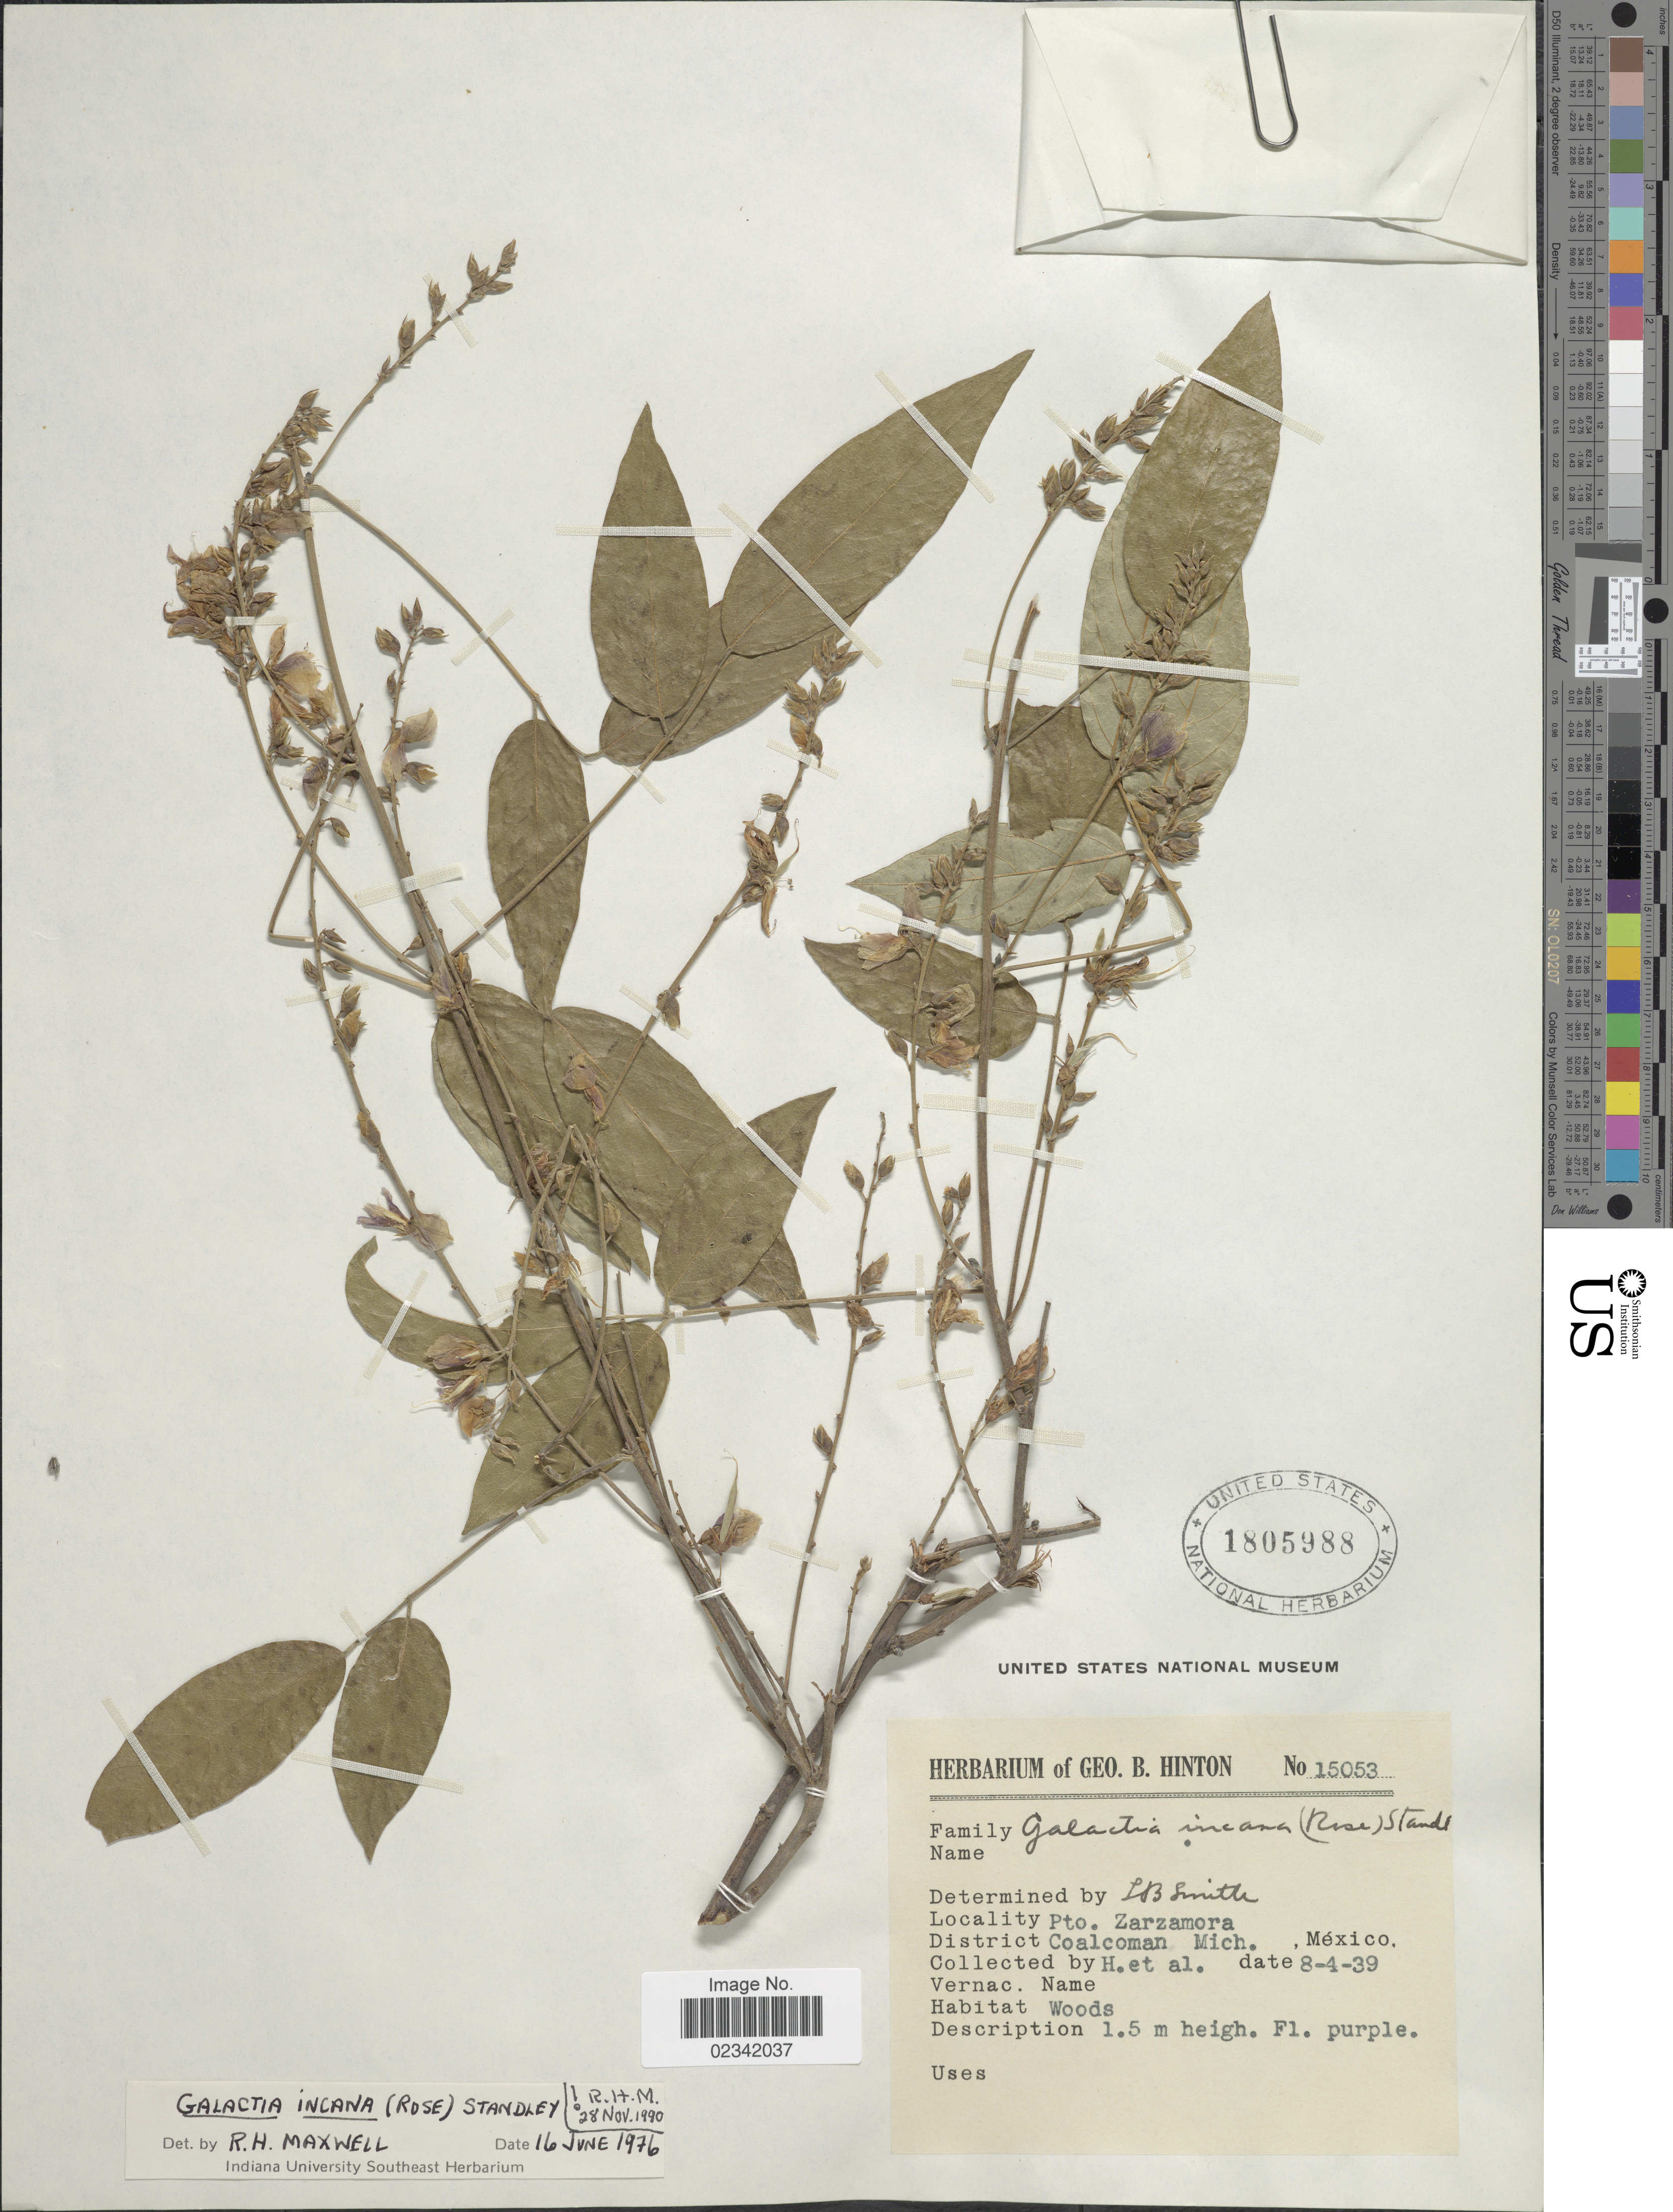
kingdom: Plantae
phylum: Tracheophyta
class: Magnoliopsida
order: Fabales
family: Fabaceae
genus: Galactia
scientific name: Galactia incana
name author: (Rose) Standl.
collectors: G. B. Hinton & et al.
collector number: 15053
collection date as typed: Transcribed d/m/y: 4/8/39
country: Mexico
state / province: Michoacán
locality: Pto. Zarzamora, District Coalcoman,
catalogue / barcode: US 1805988